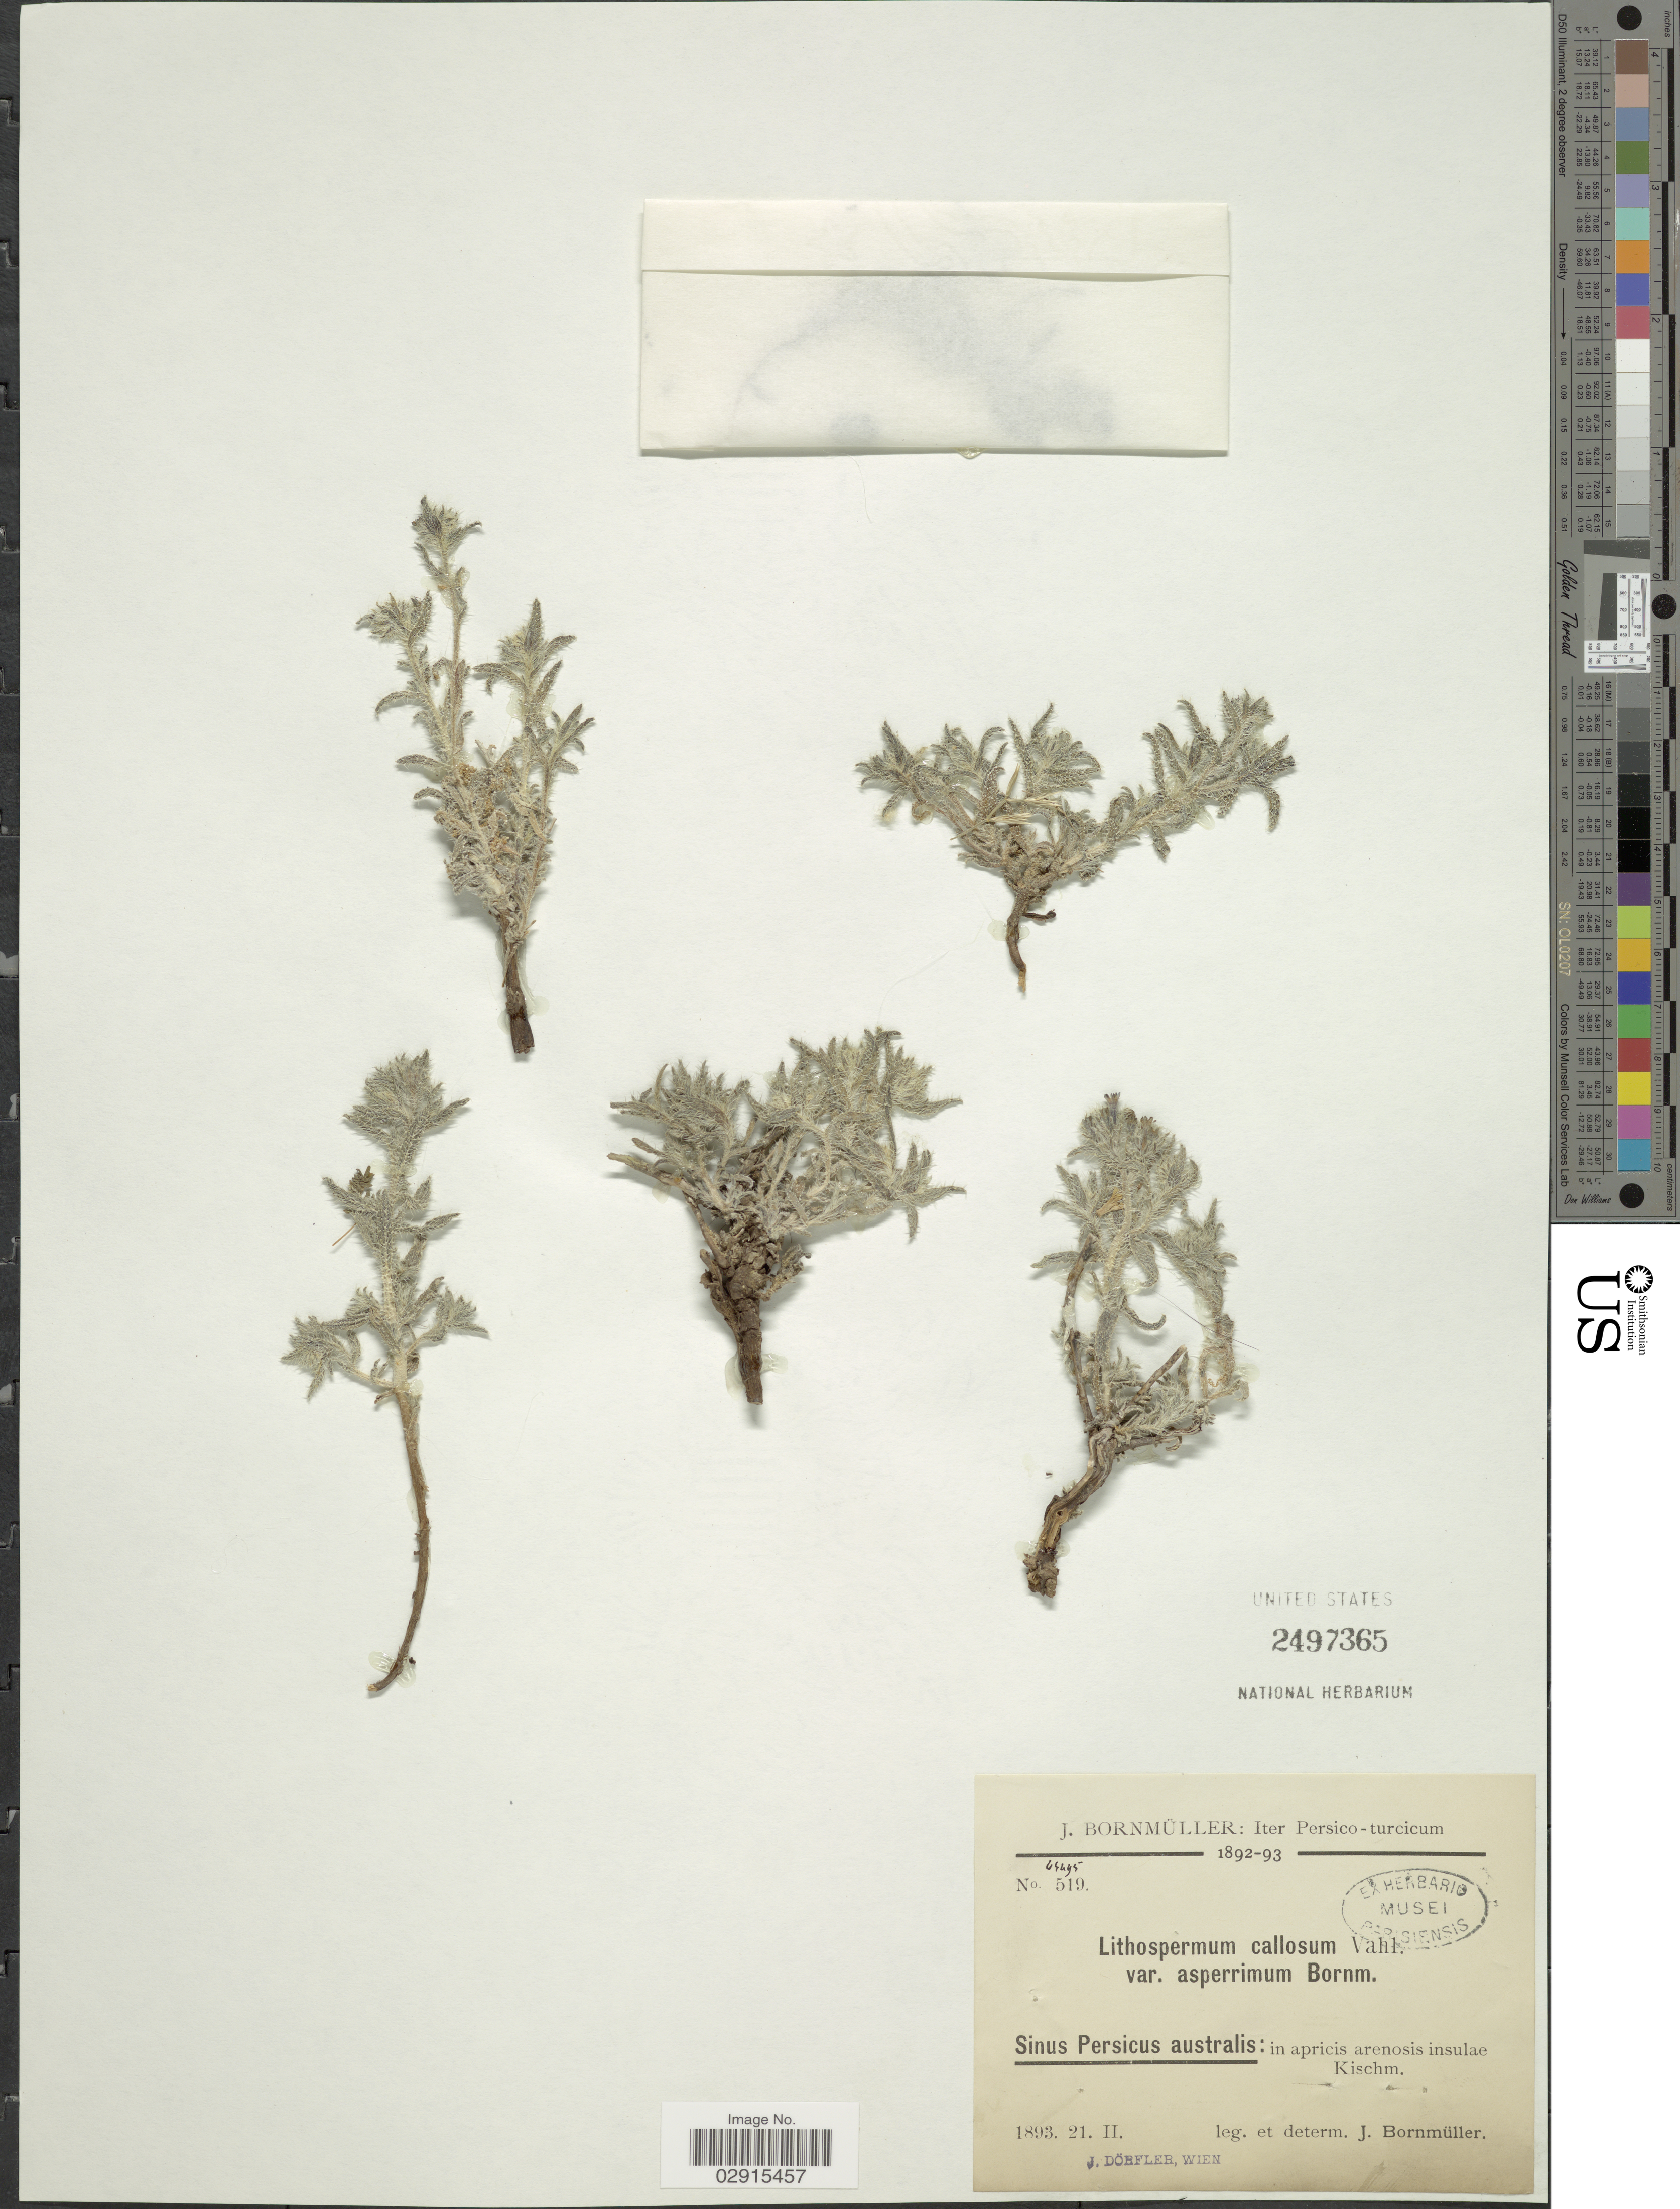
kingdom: Plantae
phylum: Tracheophyta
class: Magnoliopsida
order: Boraginales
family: Boraginaceae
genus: Lithospermum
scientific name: Lithospermum callosum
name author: Vahl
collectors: J. Bornmüller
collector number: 519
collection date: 1893-02-21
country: Iran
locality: Sinus Persicus australis: in apricis arenosis insulae Kischm.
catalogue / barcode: US 2497365